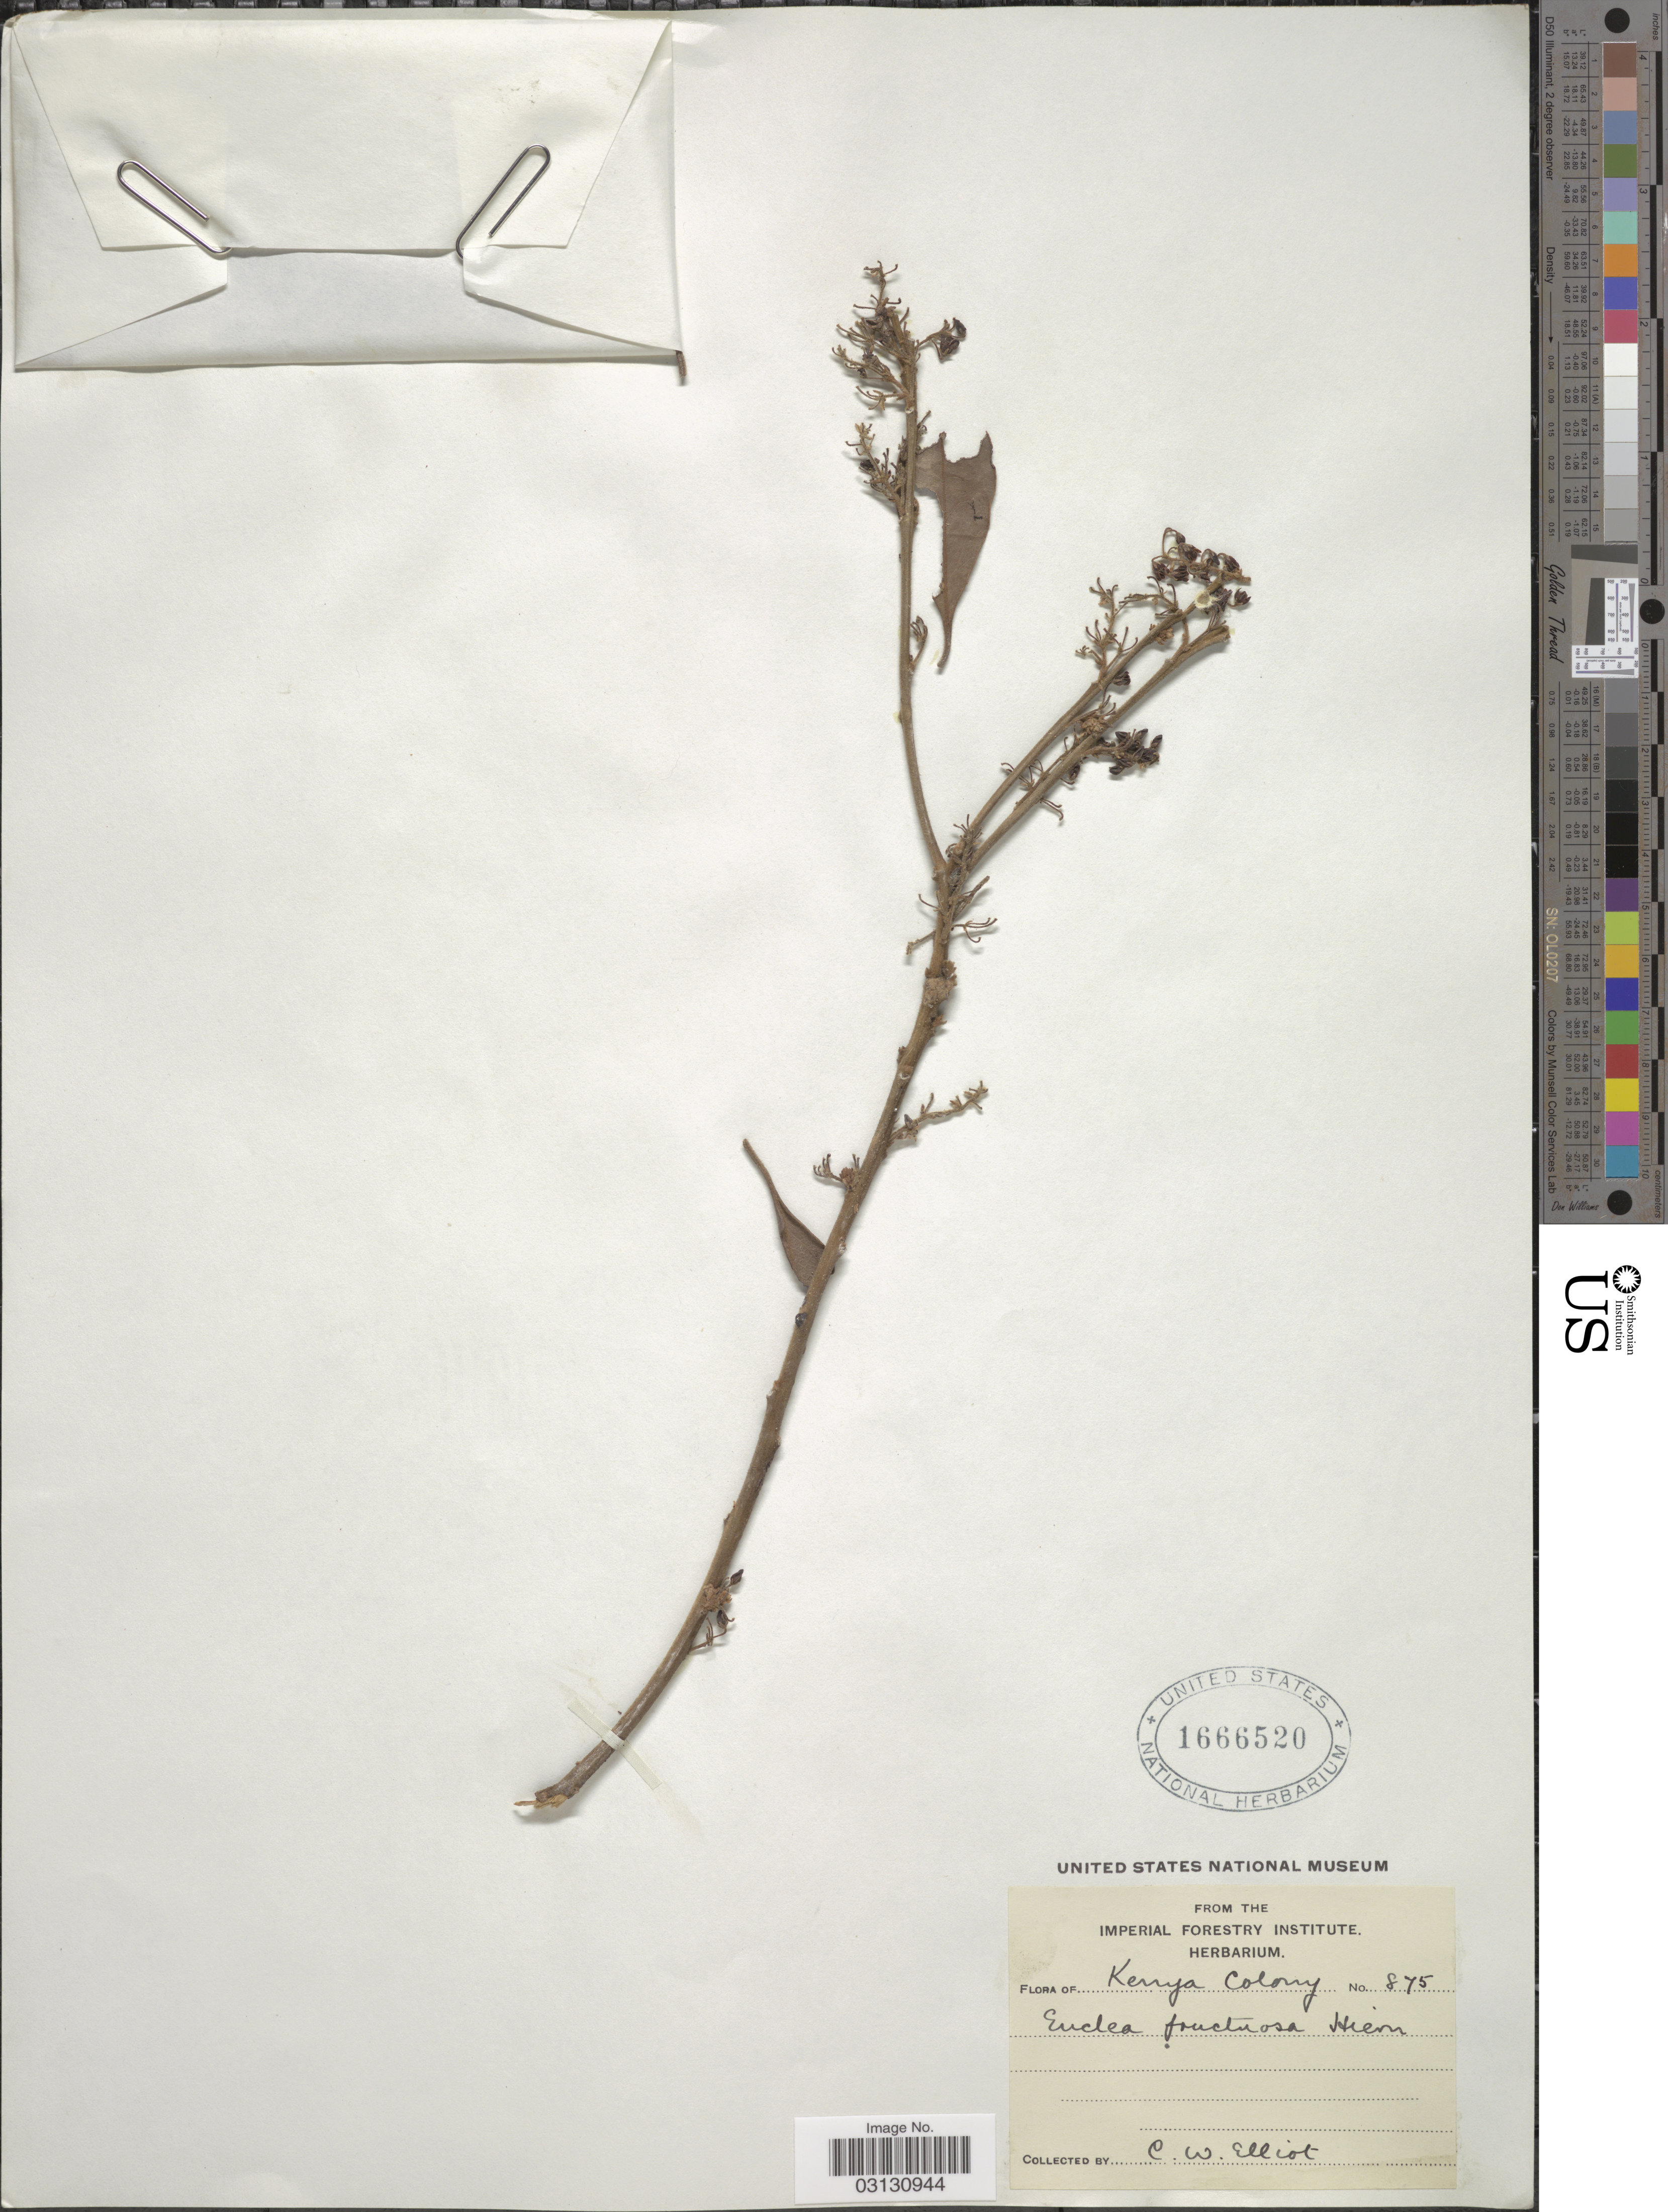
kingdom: Plantae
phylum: Tracheophyta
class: Magnoliopsida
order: Ericales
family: Ebenaceae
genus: Euclea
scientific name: Euclea fructuosa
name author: Hiern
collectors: C. Elliot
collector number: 875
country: Kenya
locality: Kenya Colony.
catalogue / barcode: US 1666520